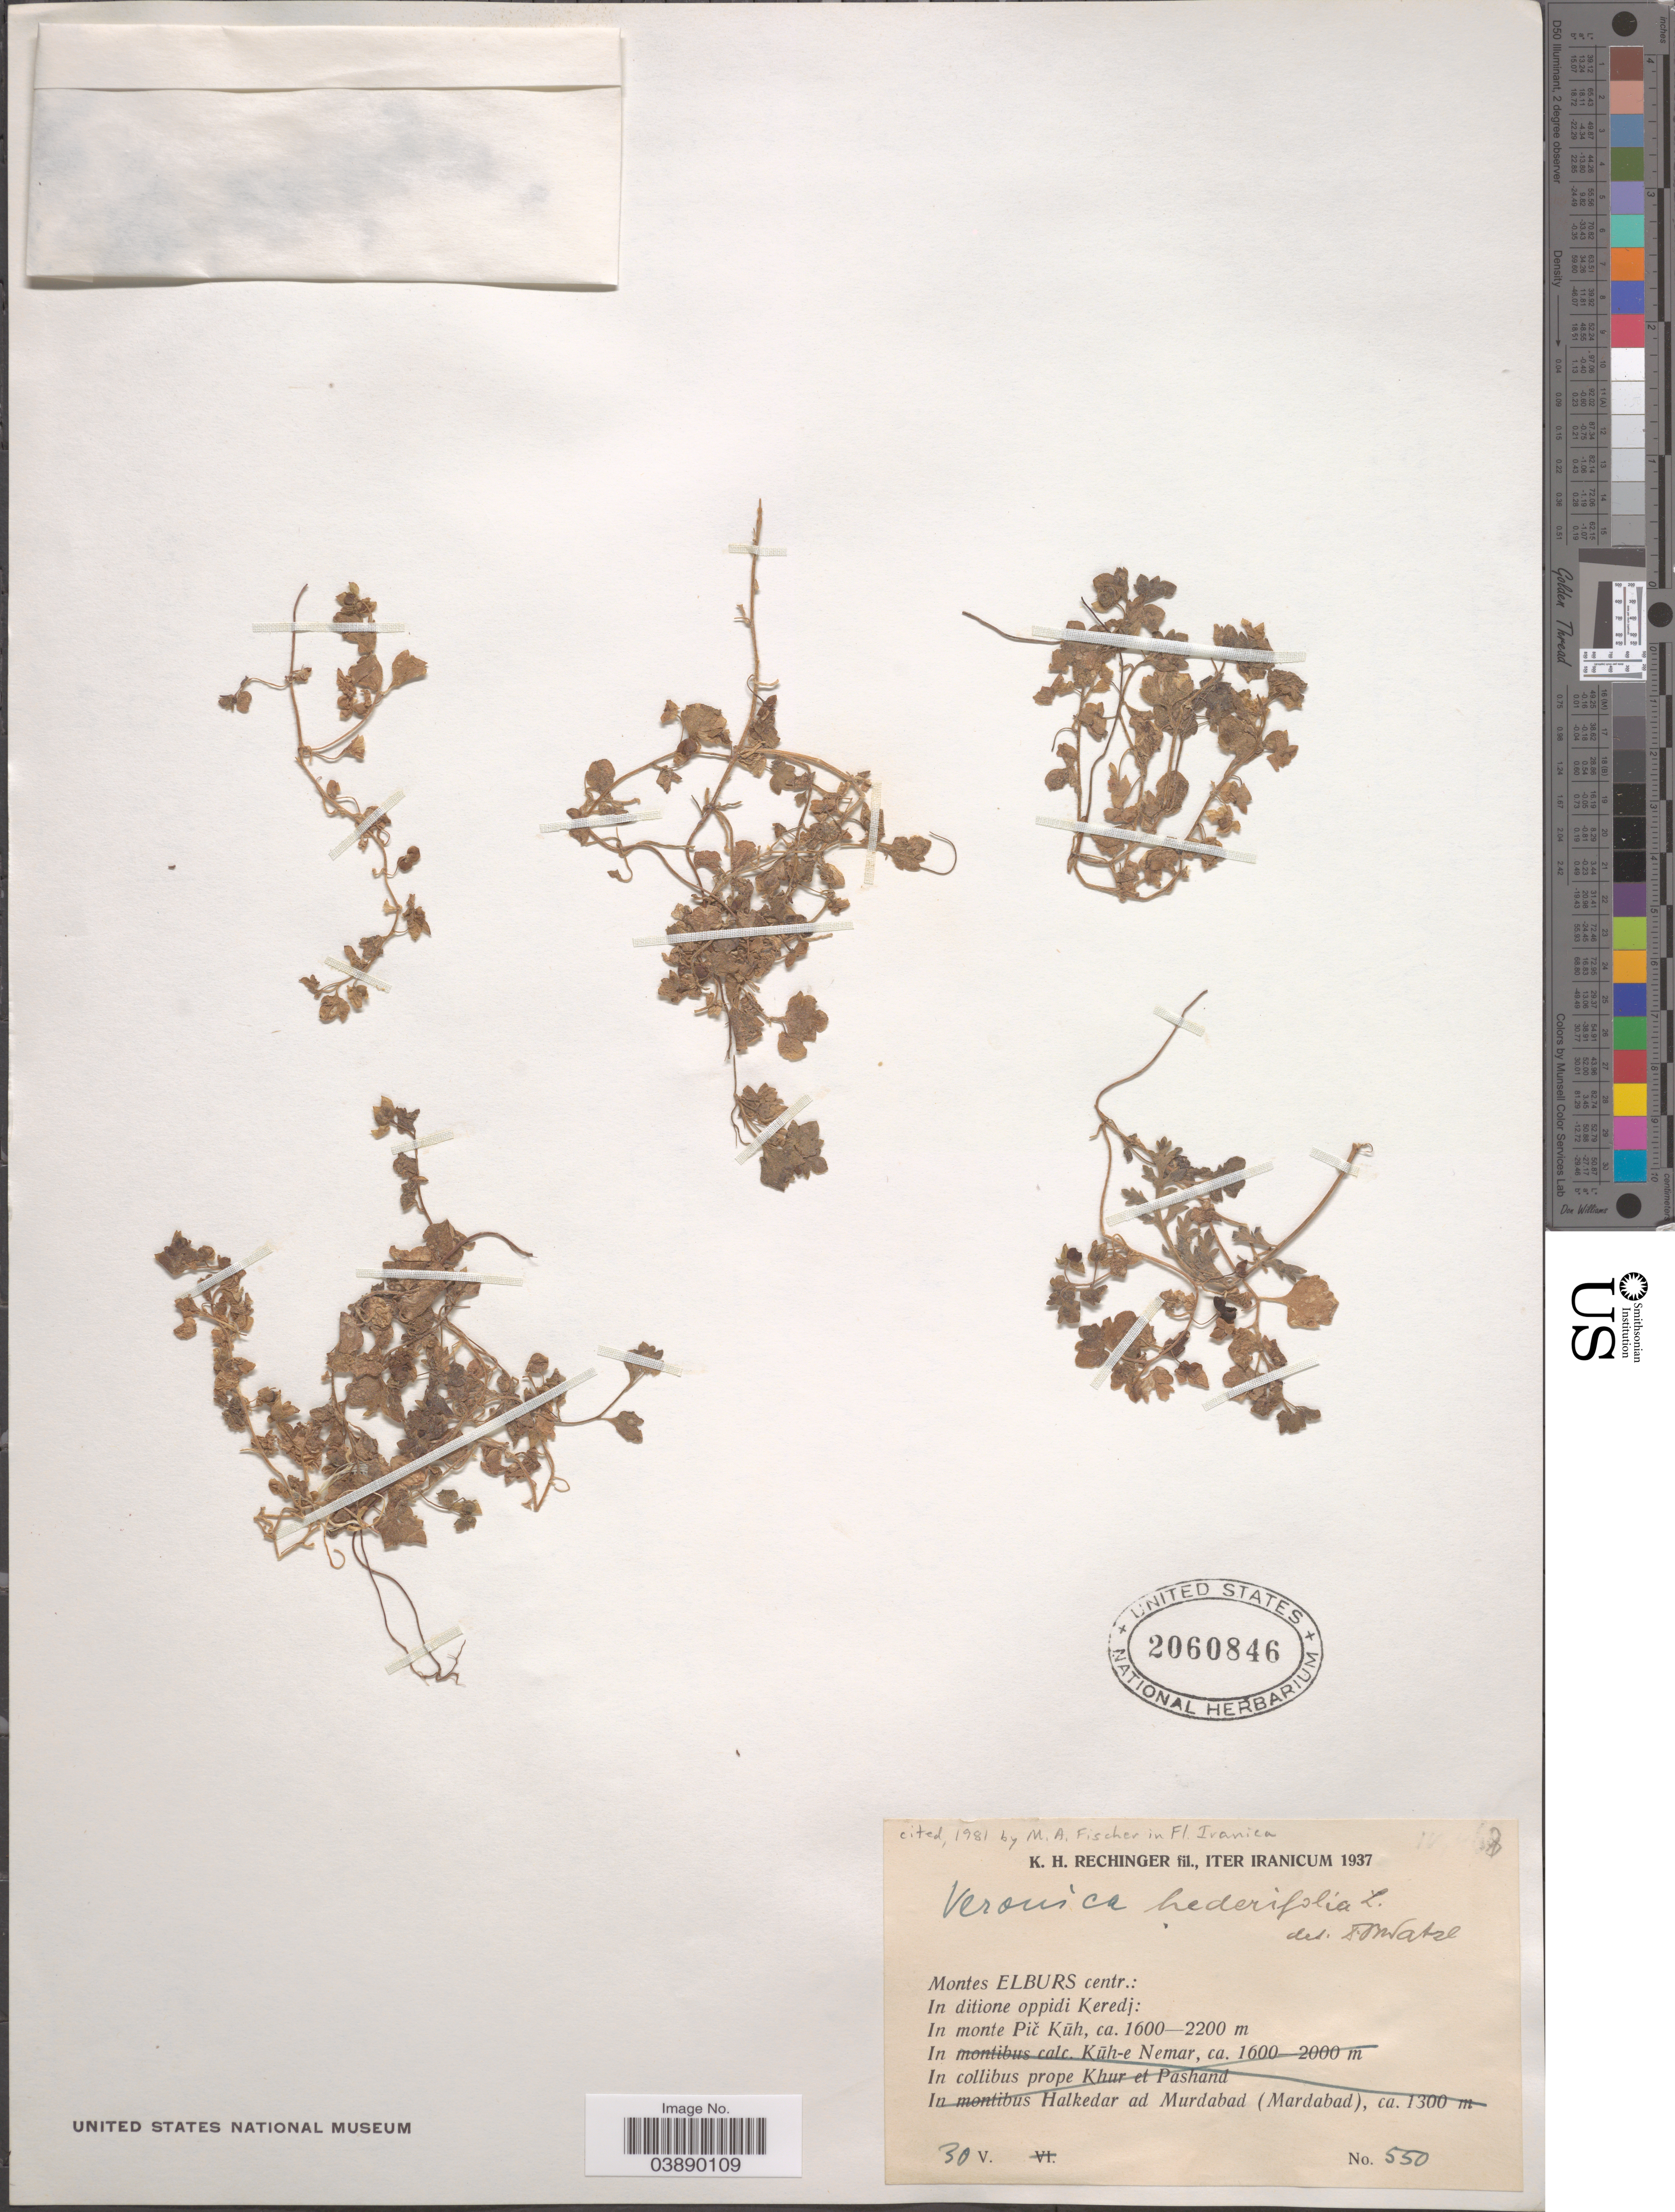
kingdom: Plantae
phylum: Tracheophyta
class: Magnoliopsida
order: Lamiales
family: Plantaginaceae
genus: Veronica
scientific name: Veronica hederifolia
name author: L.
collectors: K. H. Rechinger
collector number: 550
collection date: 1937-05-30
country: Iran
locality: Montes Elburs centr.: In ditione oppidi Keredj: In monte Pič Kūh.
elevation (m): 1600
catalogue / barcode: US 2060846